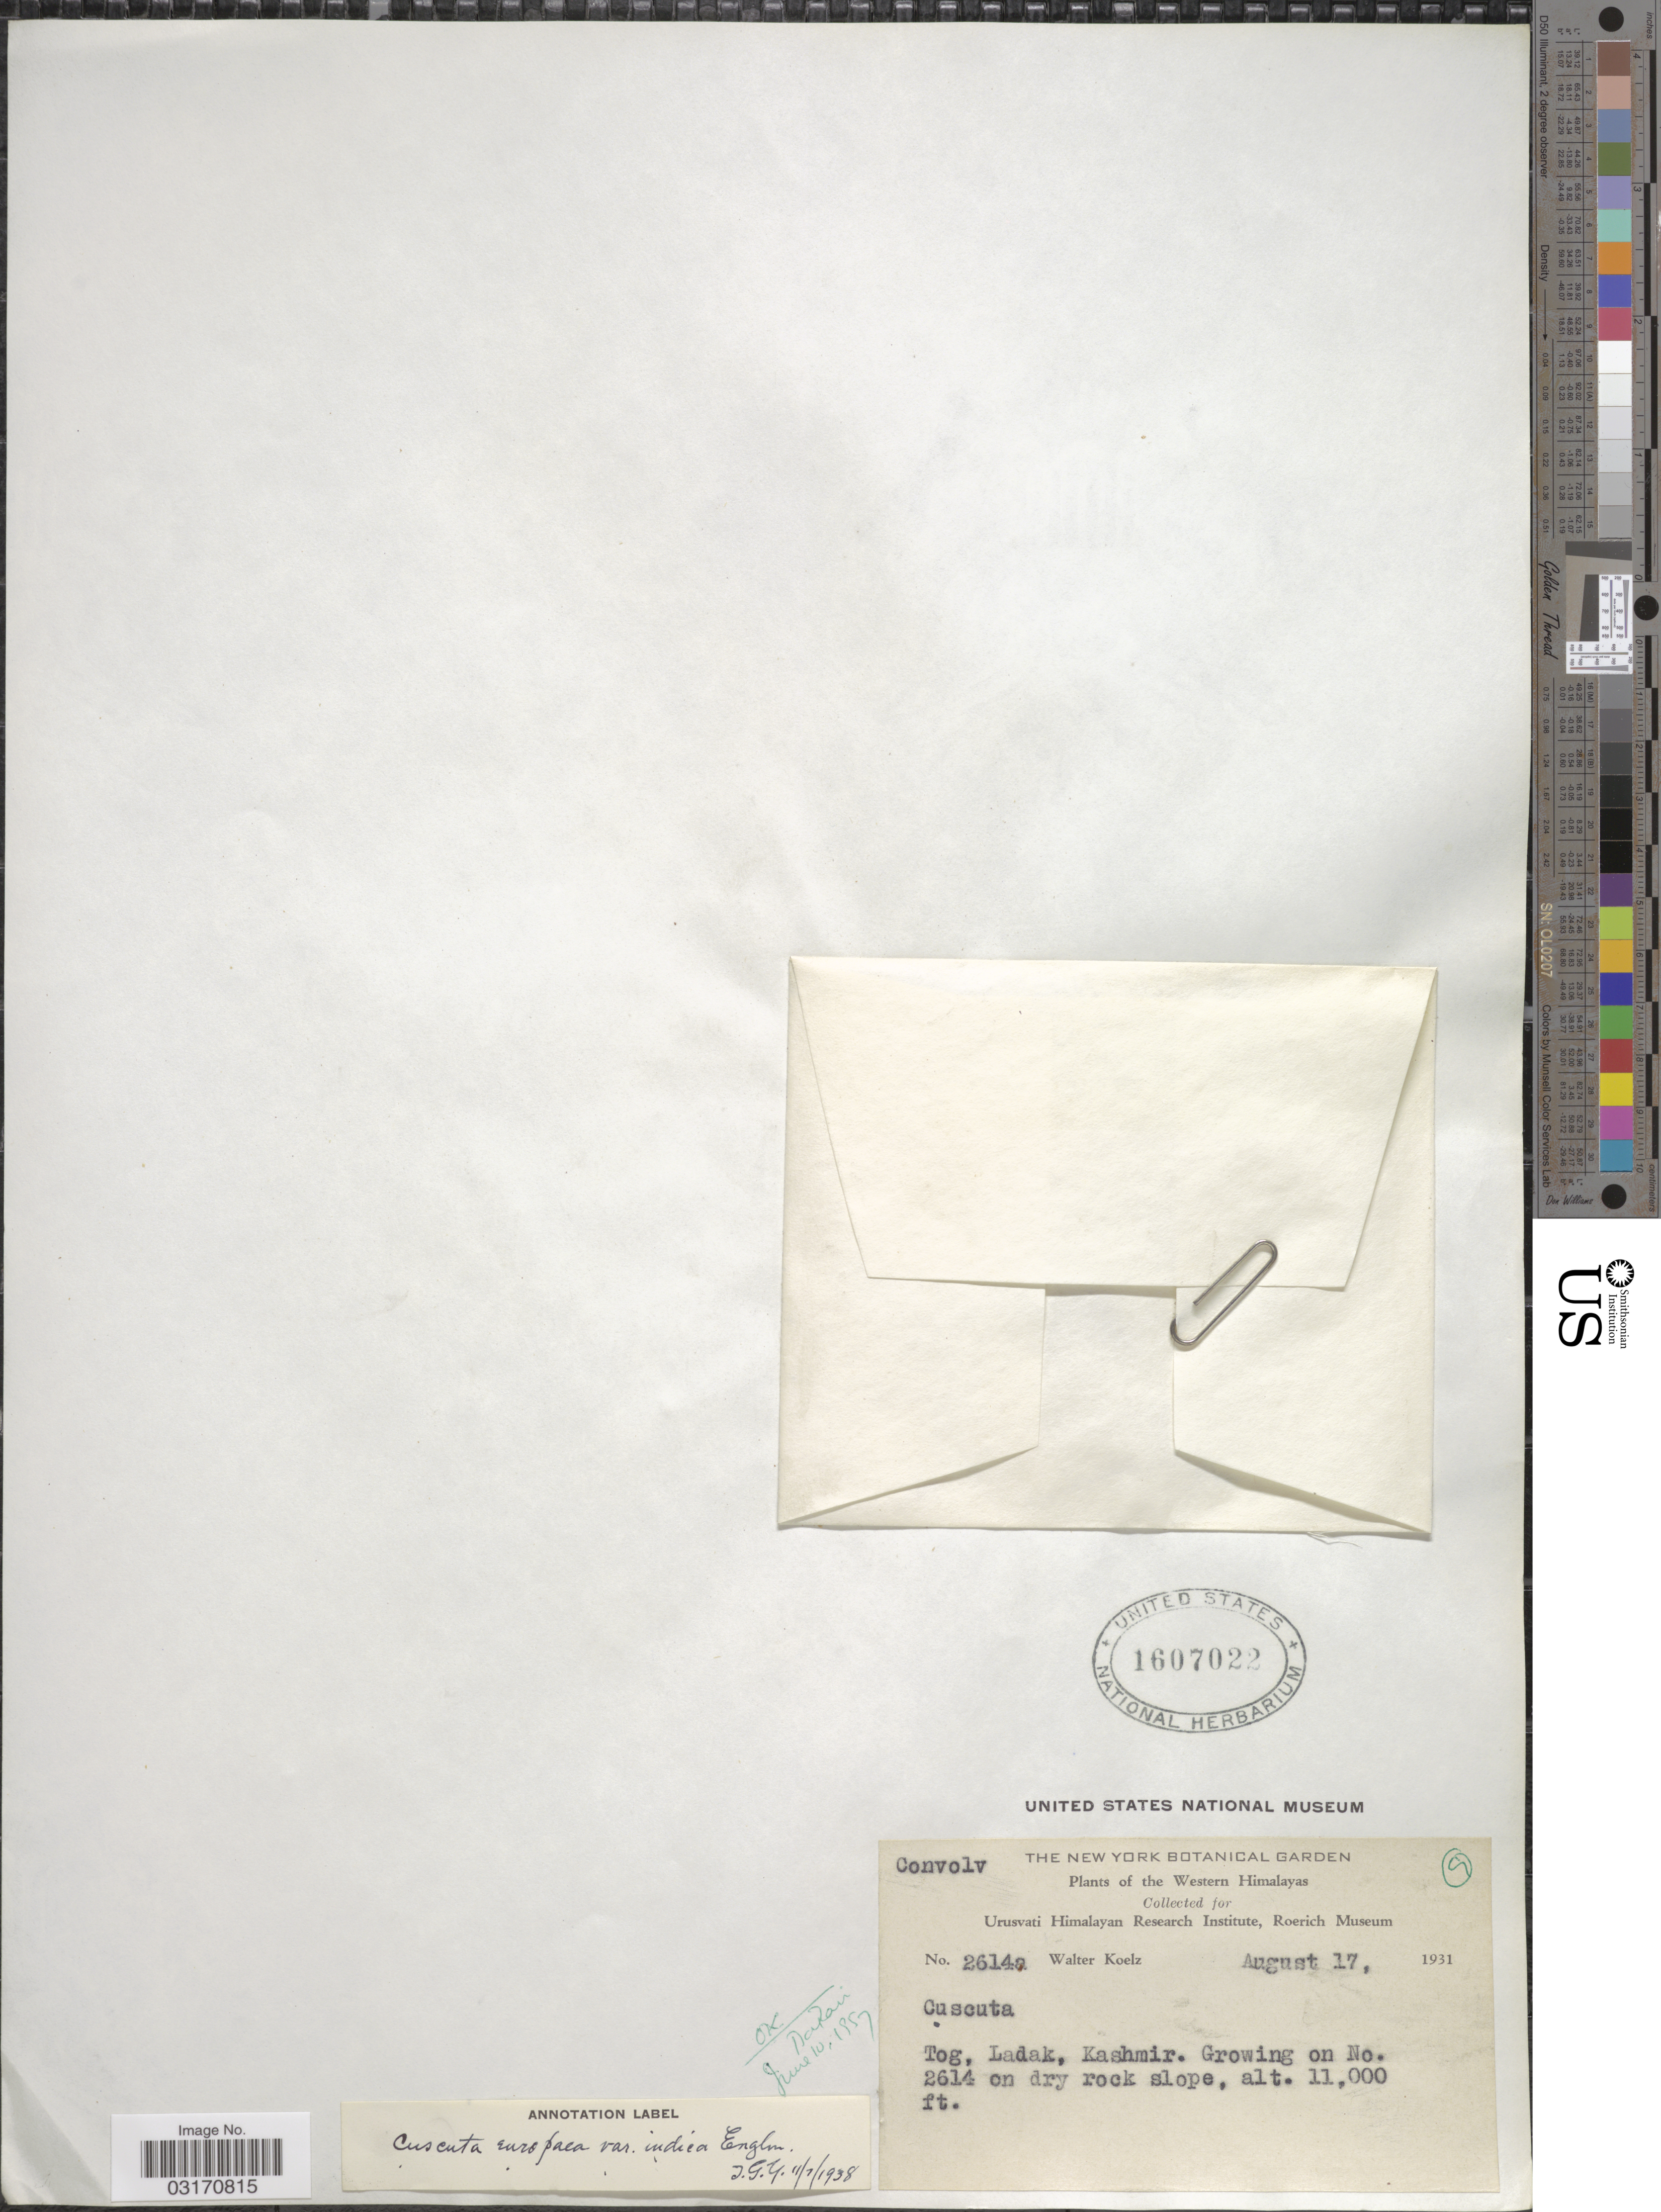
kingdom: Plantae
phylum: Tracheophyta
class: Magnoliopsida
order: Solanales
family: Convolvulaceae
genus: Cuscuta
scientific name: Cuscuta europaea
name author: L.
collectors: W. N. Koelz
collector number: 2614a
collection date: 1931-08-17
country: India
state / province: Ladakh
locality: Western Himalayas. Tog, Ladak, Kashmir. Growing on no. 2614 on dry rock slope.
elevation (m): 3353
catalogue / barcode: US 1607022